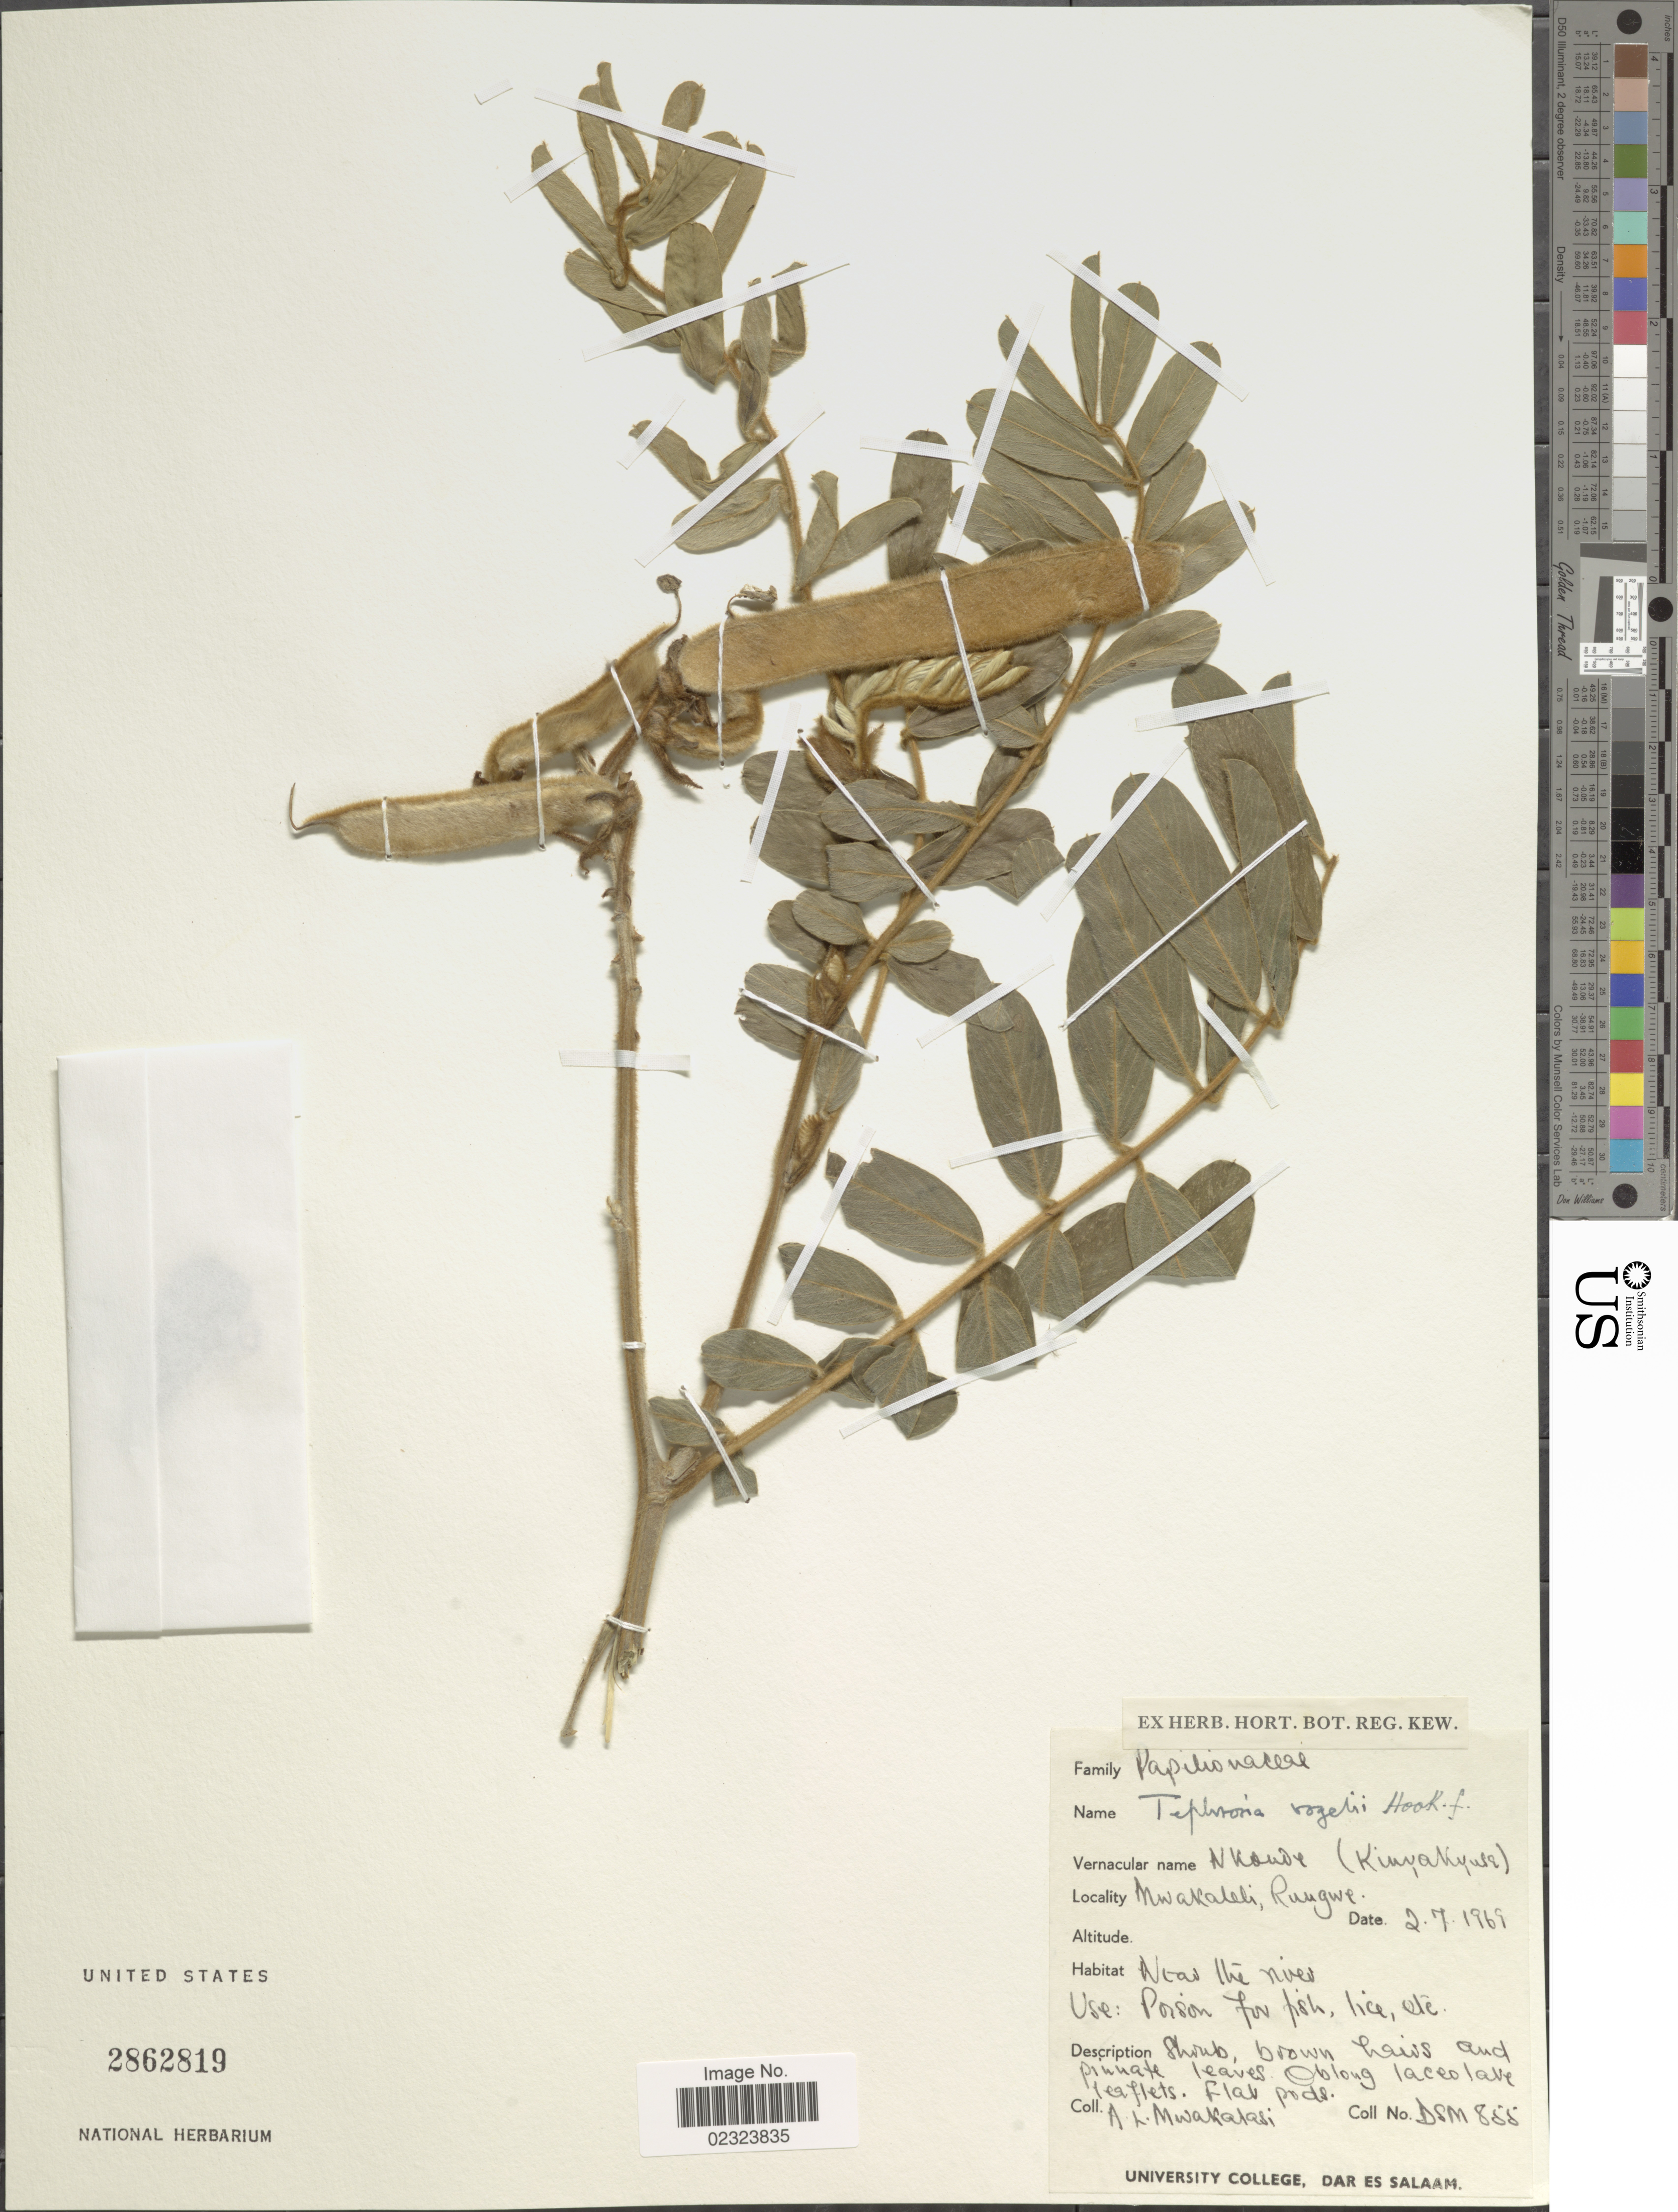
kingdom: Plantae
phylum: Tracheophyta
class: Magnoliopsida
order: Fabales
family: Fabaceae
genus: Tephrosia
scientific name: Tephrosia vogelii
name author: Hook. f.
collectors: A. Mwakalasi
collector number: DSM 855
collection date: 1969-07-02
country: Tanzania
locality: Mwakeleli, Rungwe. Near the river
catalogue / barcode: US 2862819